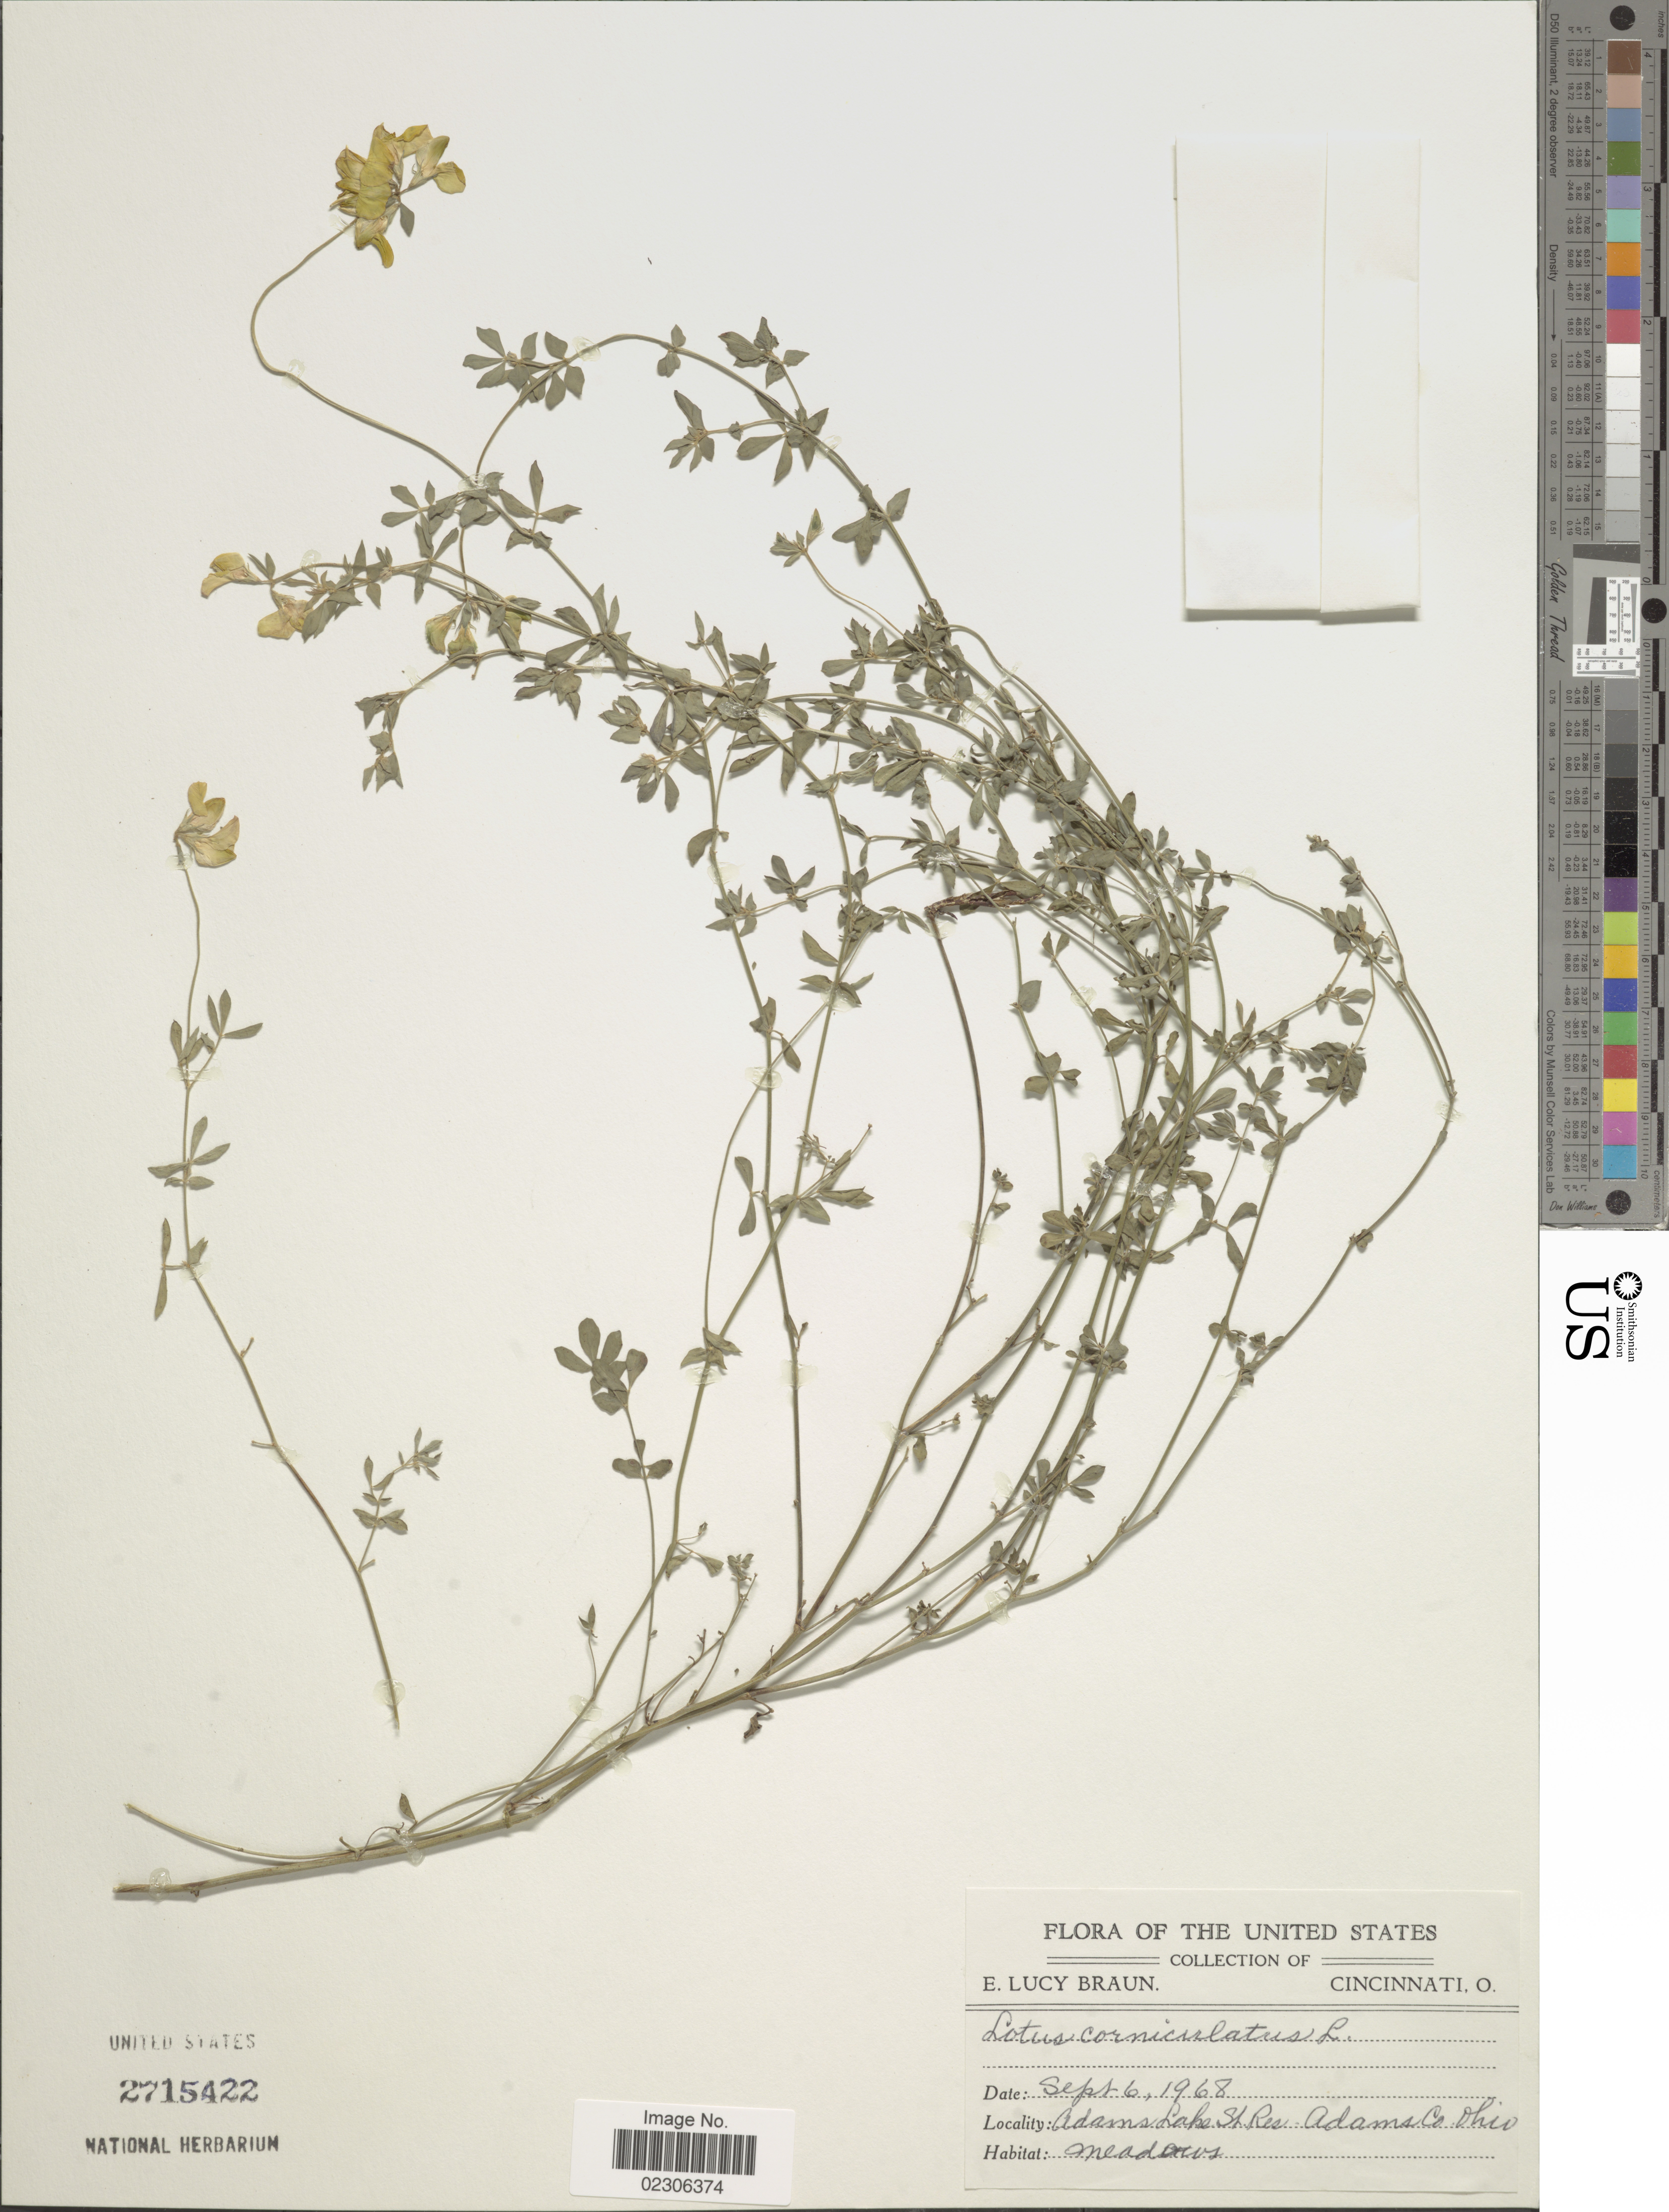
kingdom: Plantae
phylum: Tracheophyta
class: Magnoliopsida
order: Fabales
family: Fabaceae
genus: Lotus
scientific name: Lotus corniculatus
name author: L.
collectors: E. L. Braun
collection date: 1968-09-06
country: United States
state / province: Ohio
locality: Adams Lake, St. Res., Adams Co., Ohio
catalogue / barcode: US 2715422